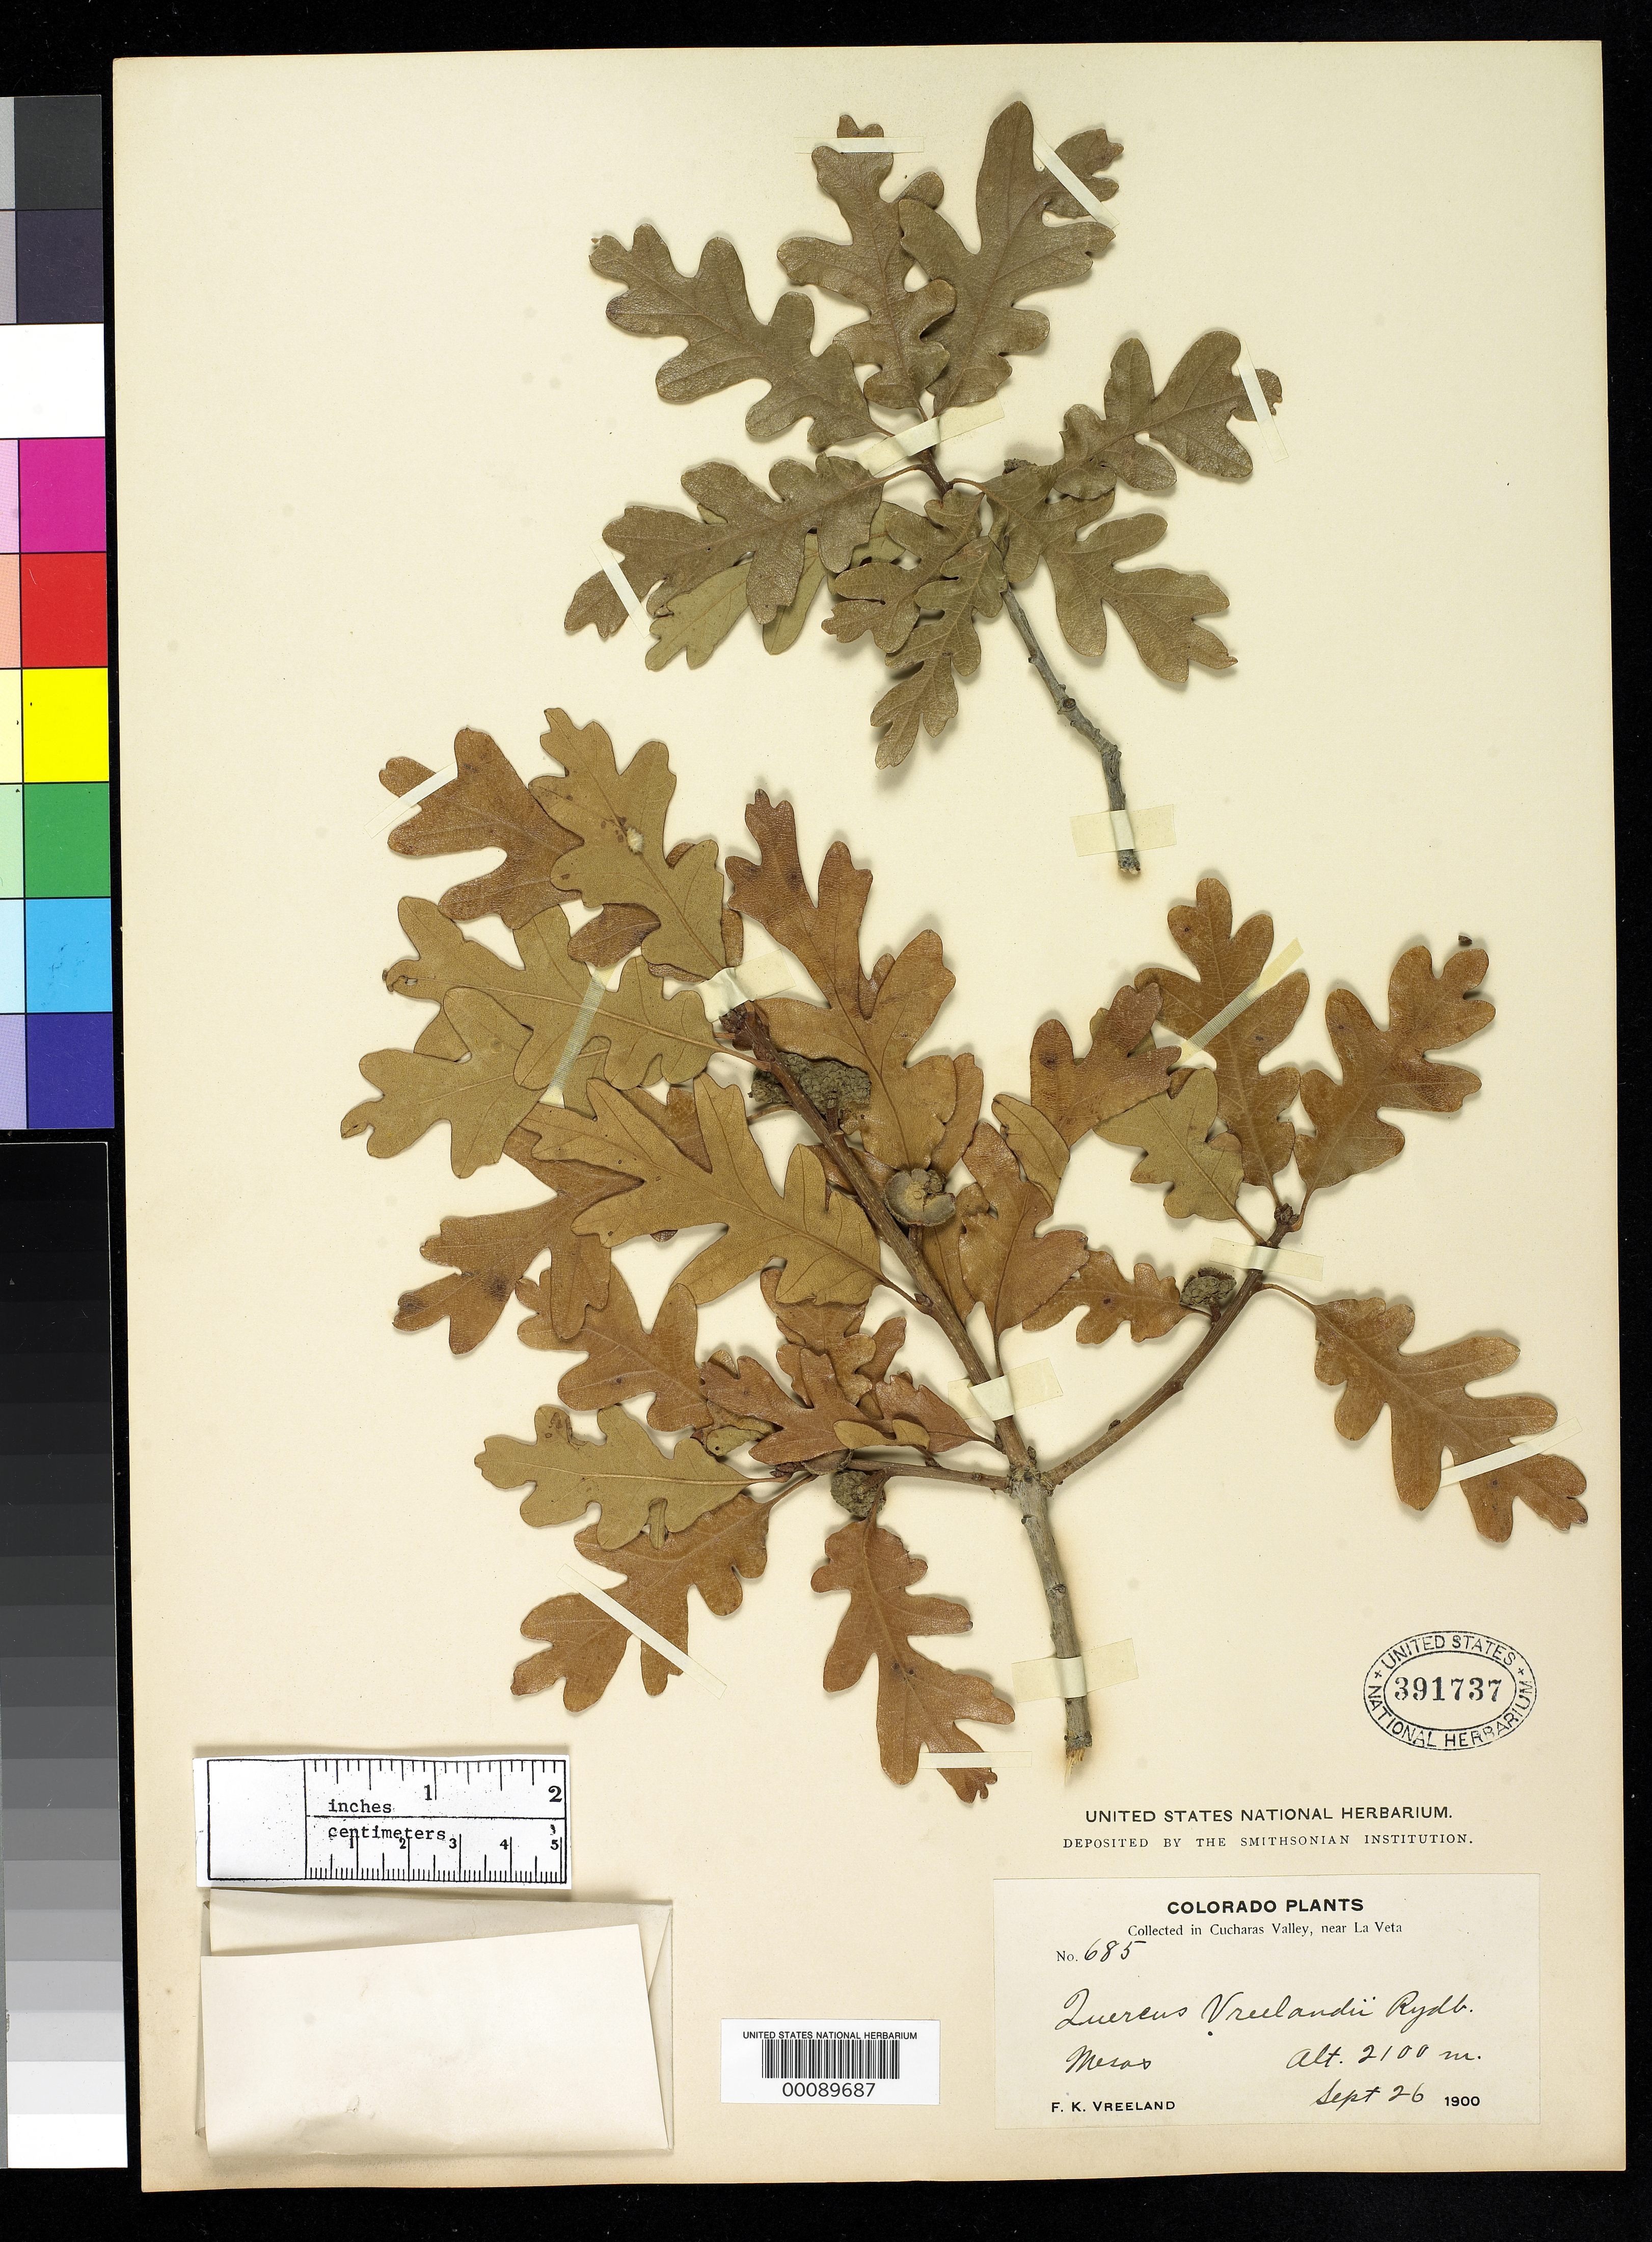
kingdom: Plantae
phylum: Tracheophyta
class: Magnoliopsida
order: Fagales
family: Fagaceae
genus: Quercus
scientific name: Quercus vreelandii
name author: Rydb.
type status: Isotype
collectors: F. Vreeland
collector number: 685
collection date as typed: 26 Sep 1900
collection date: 1900-09-26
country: United States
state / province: Colorado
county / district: Huerfano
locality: Cucharas Valley, near La Veta.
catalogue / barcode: US 391737